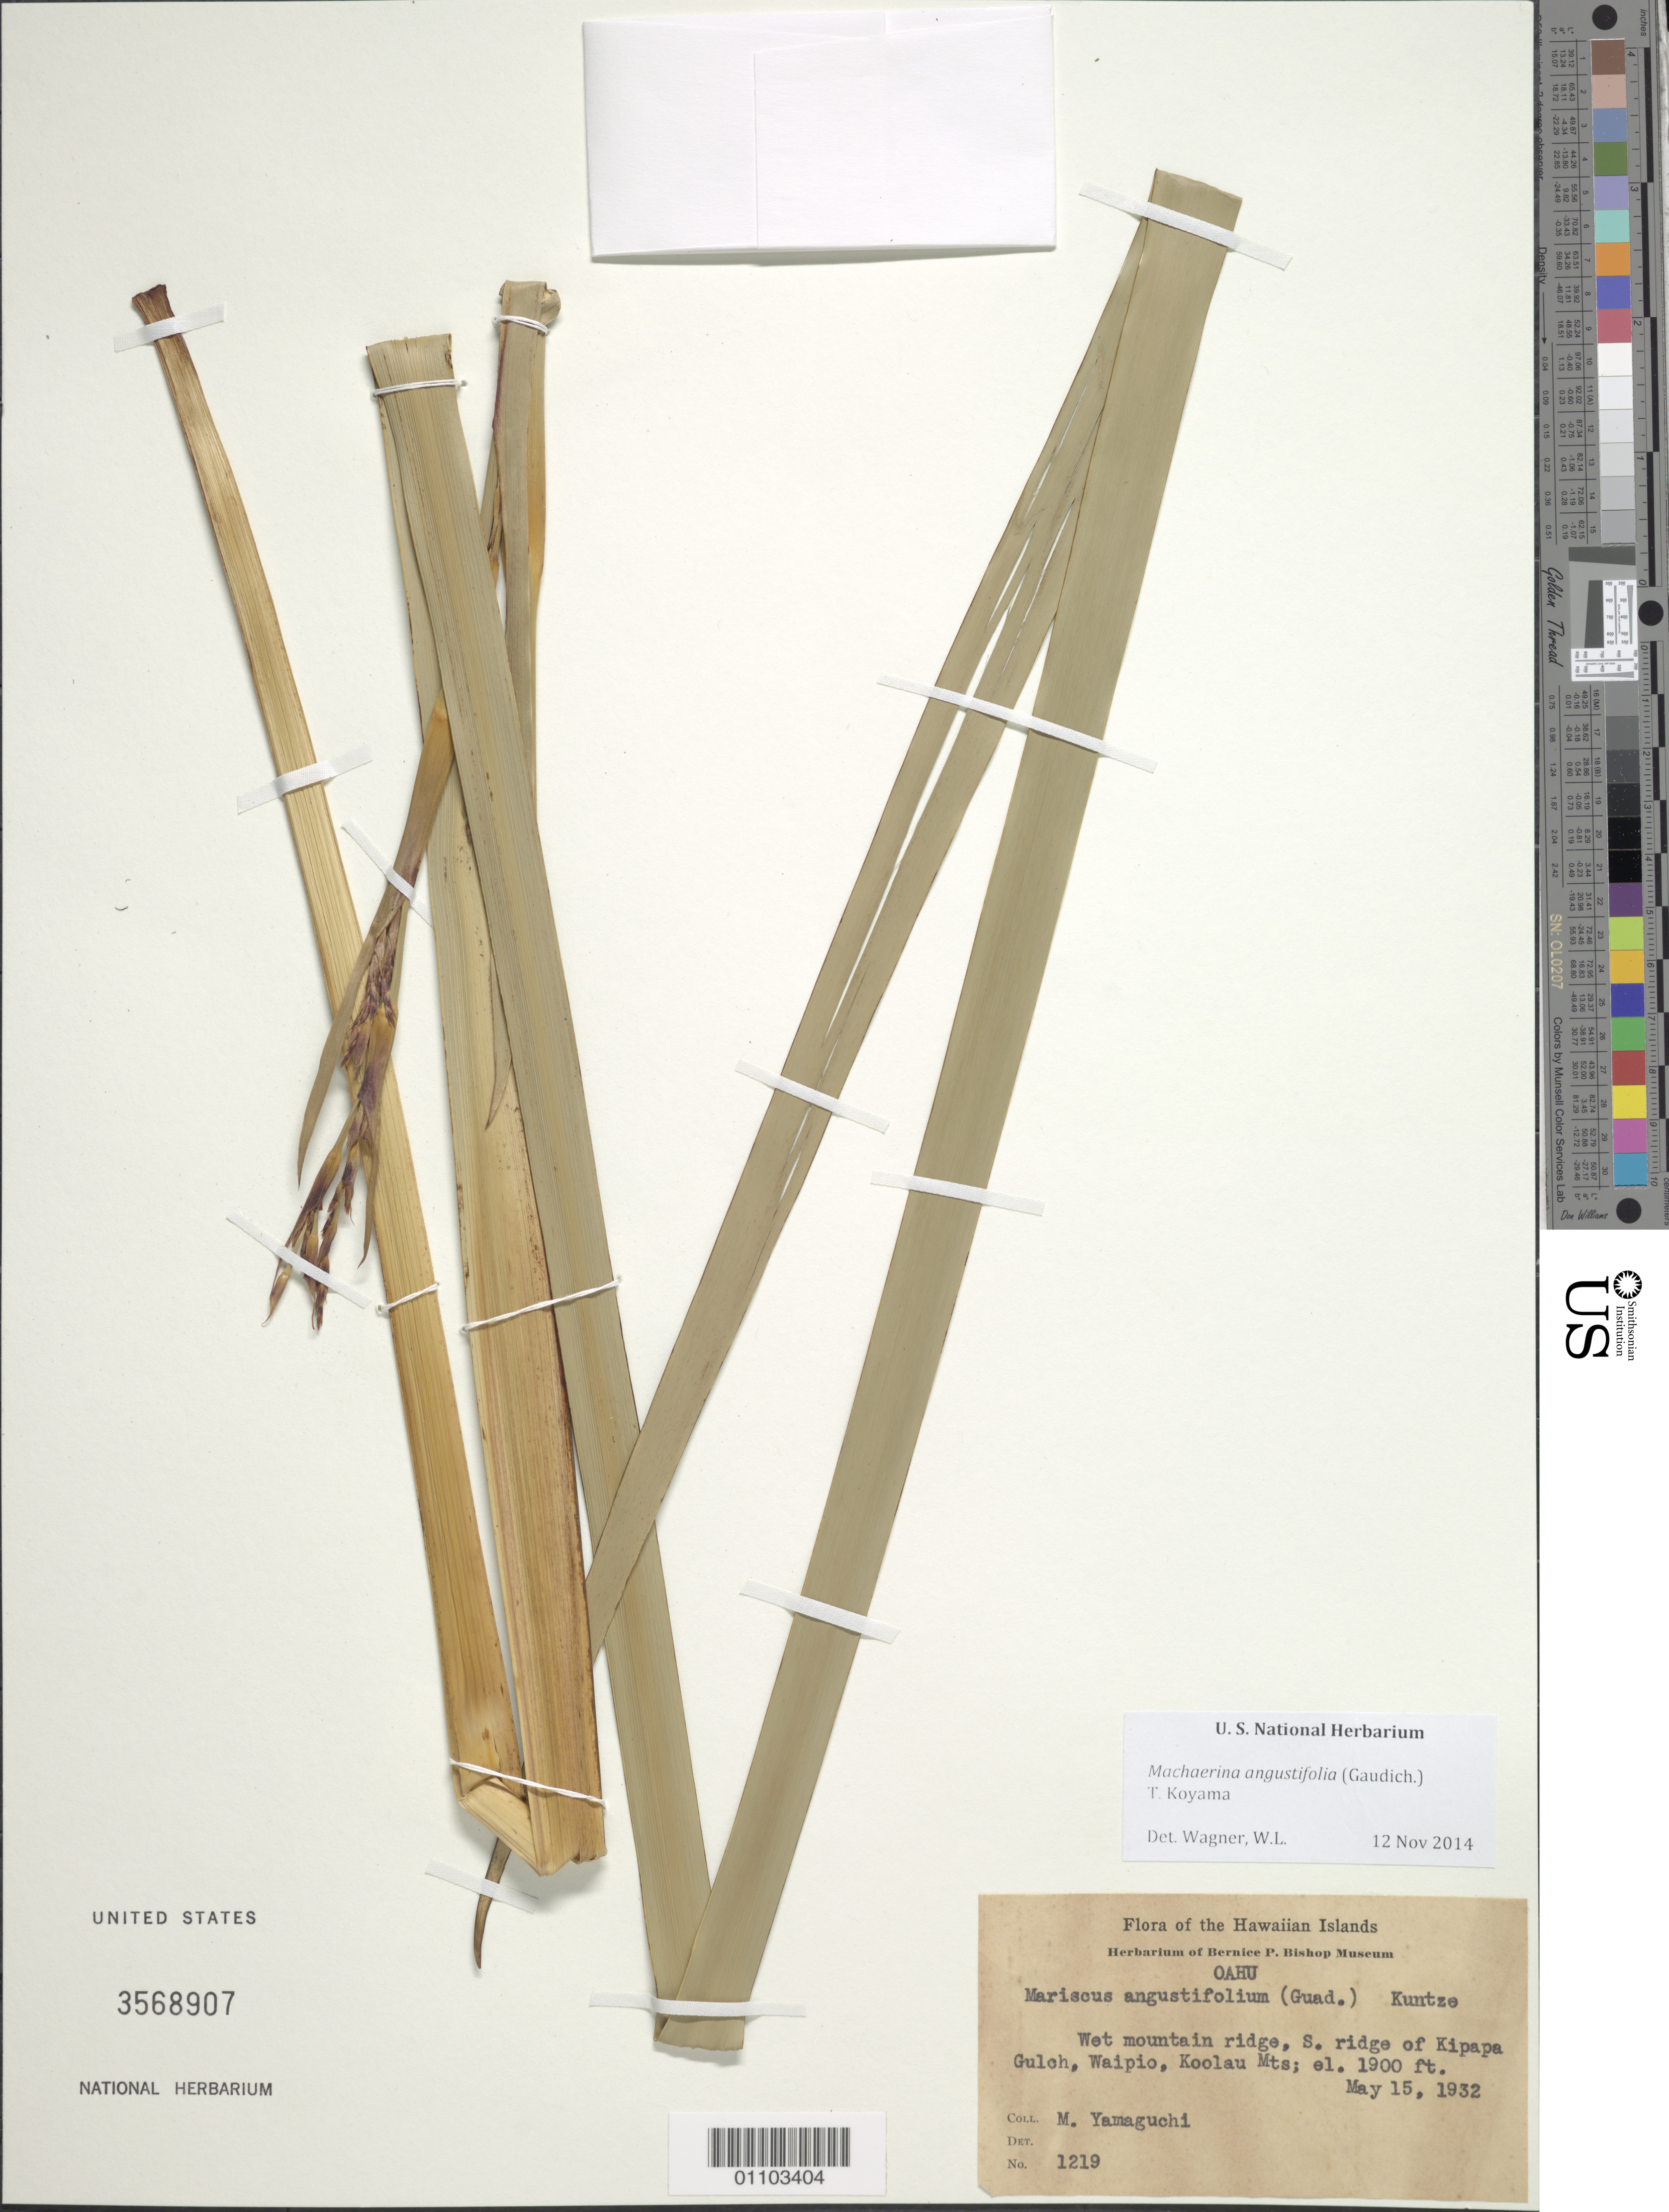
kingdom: Plantae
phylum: Tracheophyta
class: Liliopsida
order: Poales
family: Cyperaceae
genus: Machaerina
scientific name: Machaerina angustifolia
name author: (Gaudich.) T. Koyama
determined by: Wagner, W. L., (BOT), Smithsonian Institution - National Museum of Natural History (UNITED STATES)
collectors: M. Yamaguchi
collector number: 1219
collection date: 1932-05-15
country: United States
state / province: Hawaii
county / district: Honolulu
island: Oahu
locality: South ridge of Kipapa Gulch, Waipio, Koolau Mts.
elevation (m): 579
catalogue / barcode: US 3568907